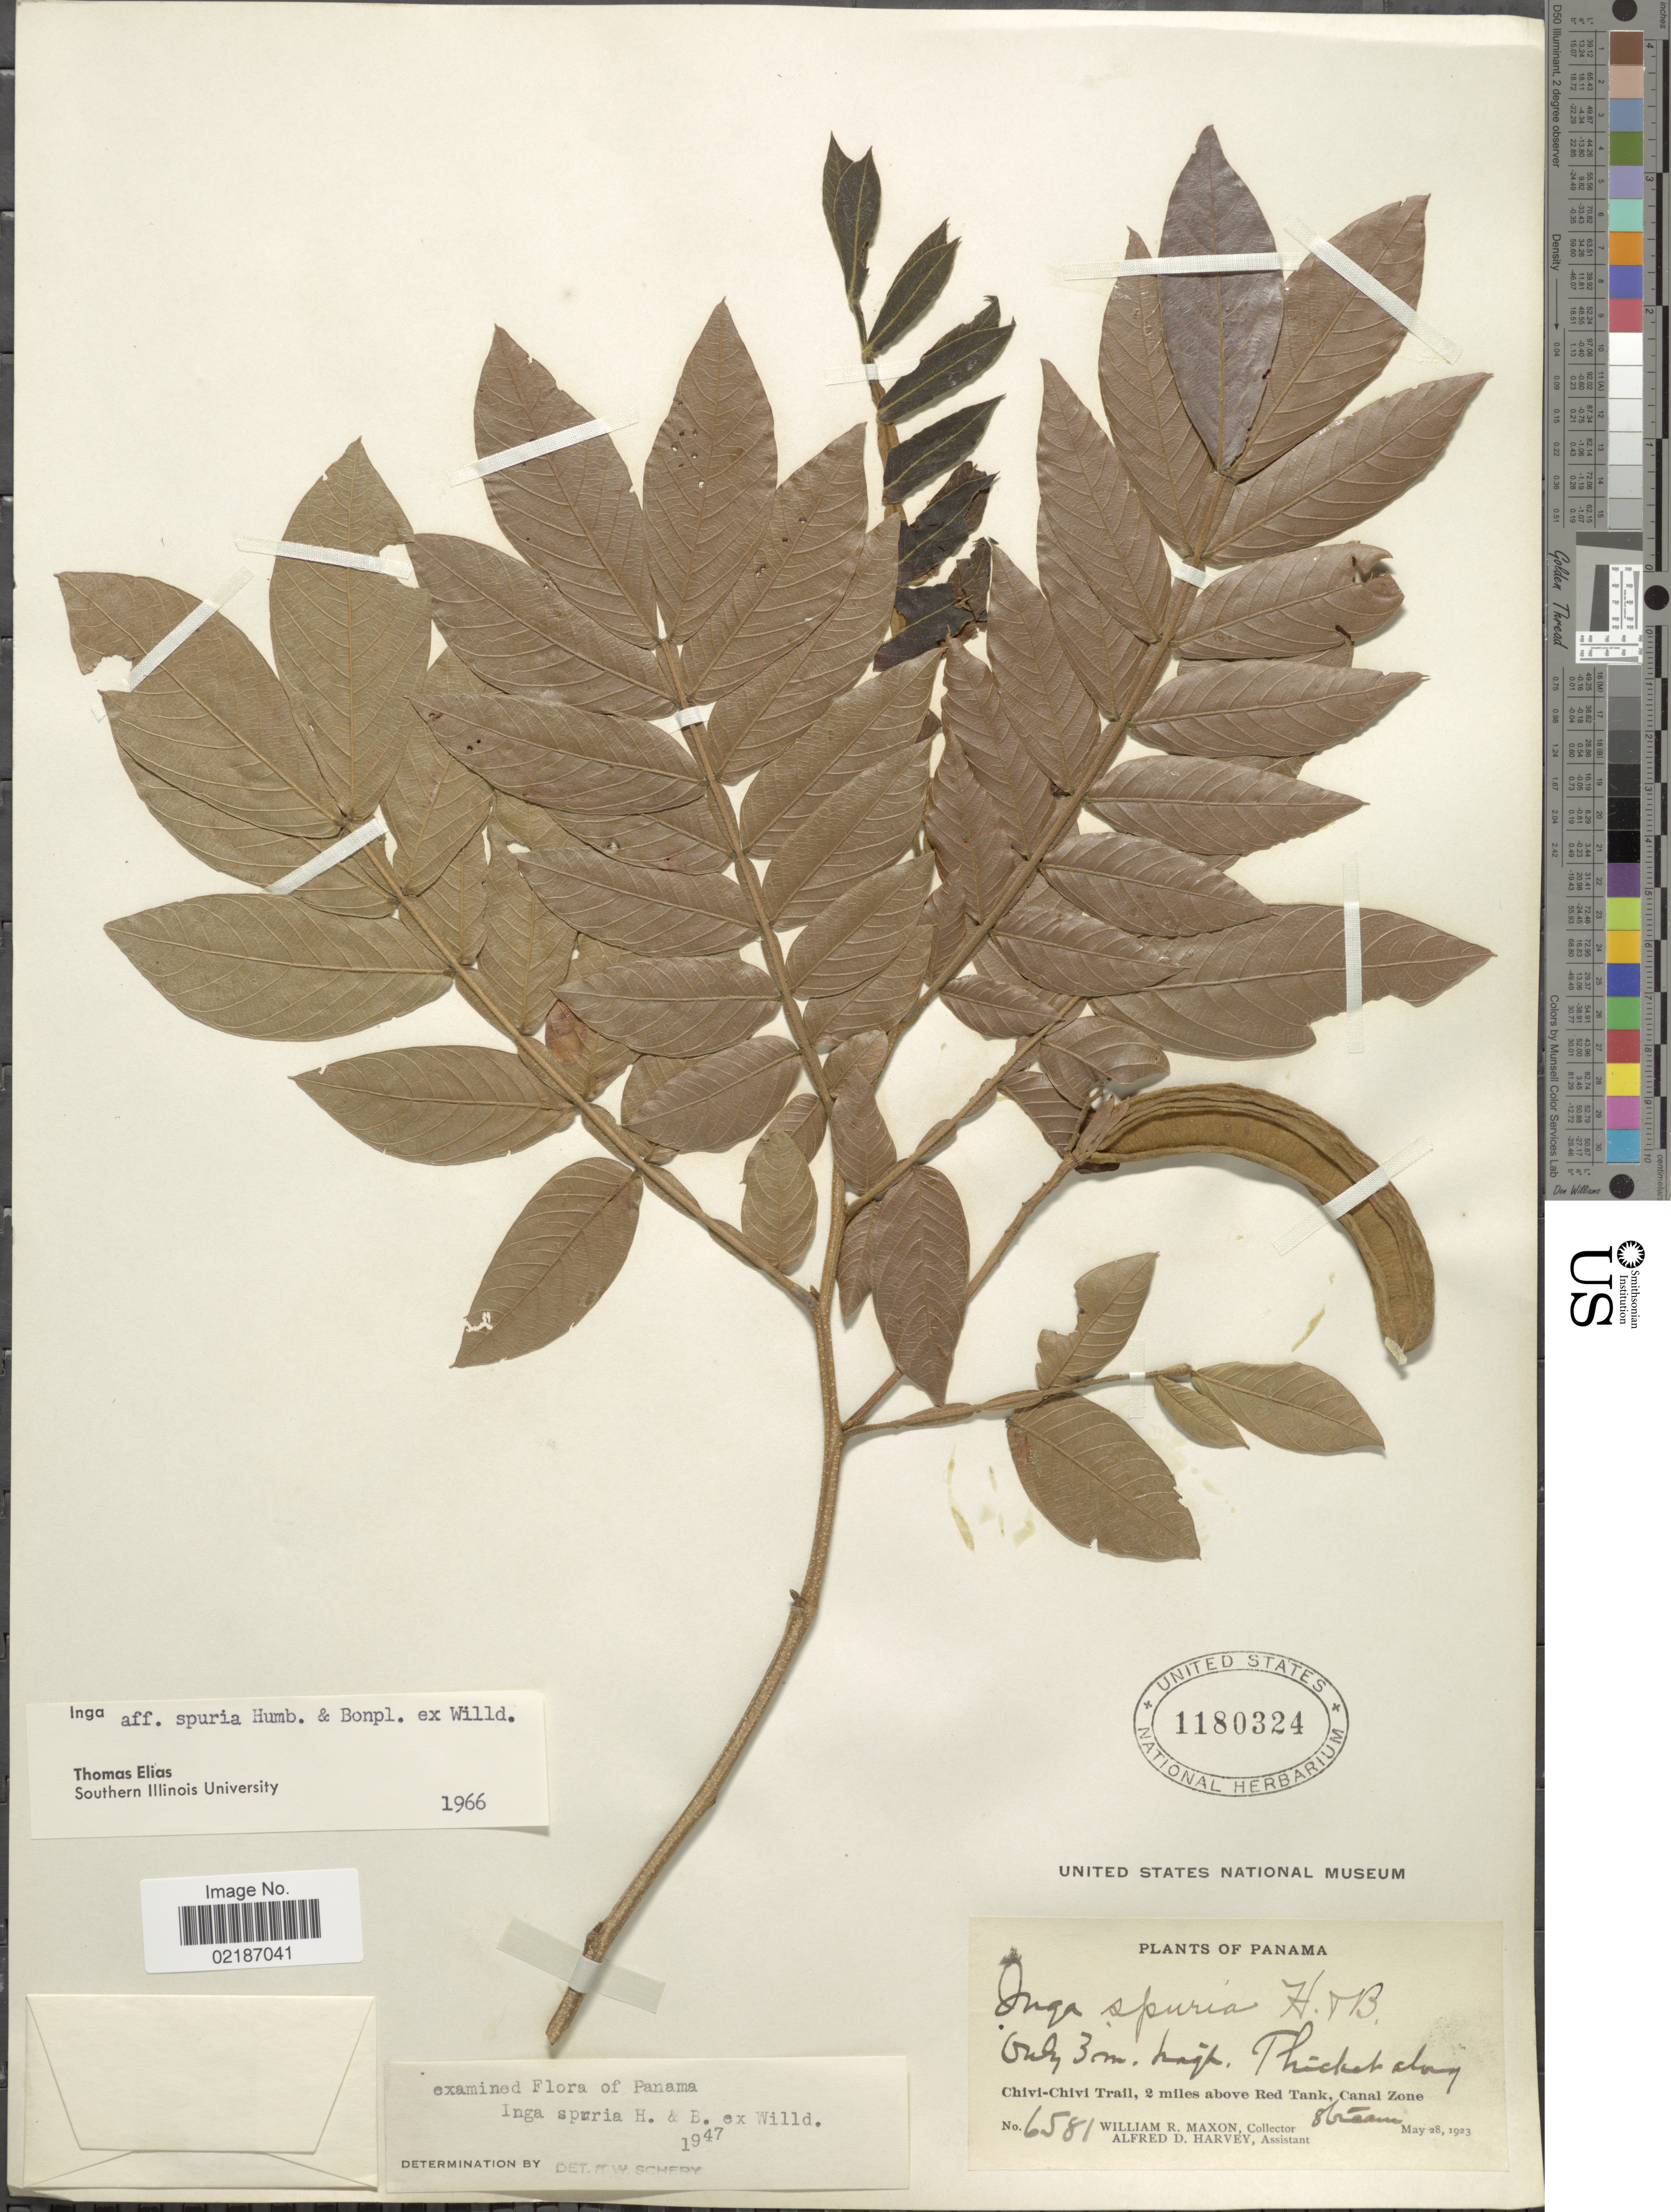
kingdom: Plantae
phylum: Tracheophyta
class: Magnoliopsida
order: Fabales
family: Fabaceae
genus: Inga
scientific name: Inga vera subsp. vera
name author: Willd.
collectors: W. R. Maxon & A. D. Harvey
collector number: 6581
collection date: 1923-05-28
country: Panama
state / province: Colón / Panamá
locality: Thicket along Chivi-Chivi Trail, 2 miles above Red Tank, Canal Zone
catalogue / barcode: US 1180324